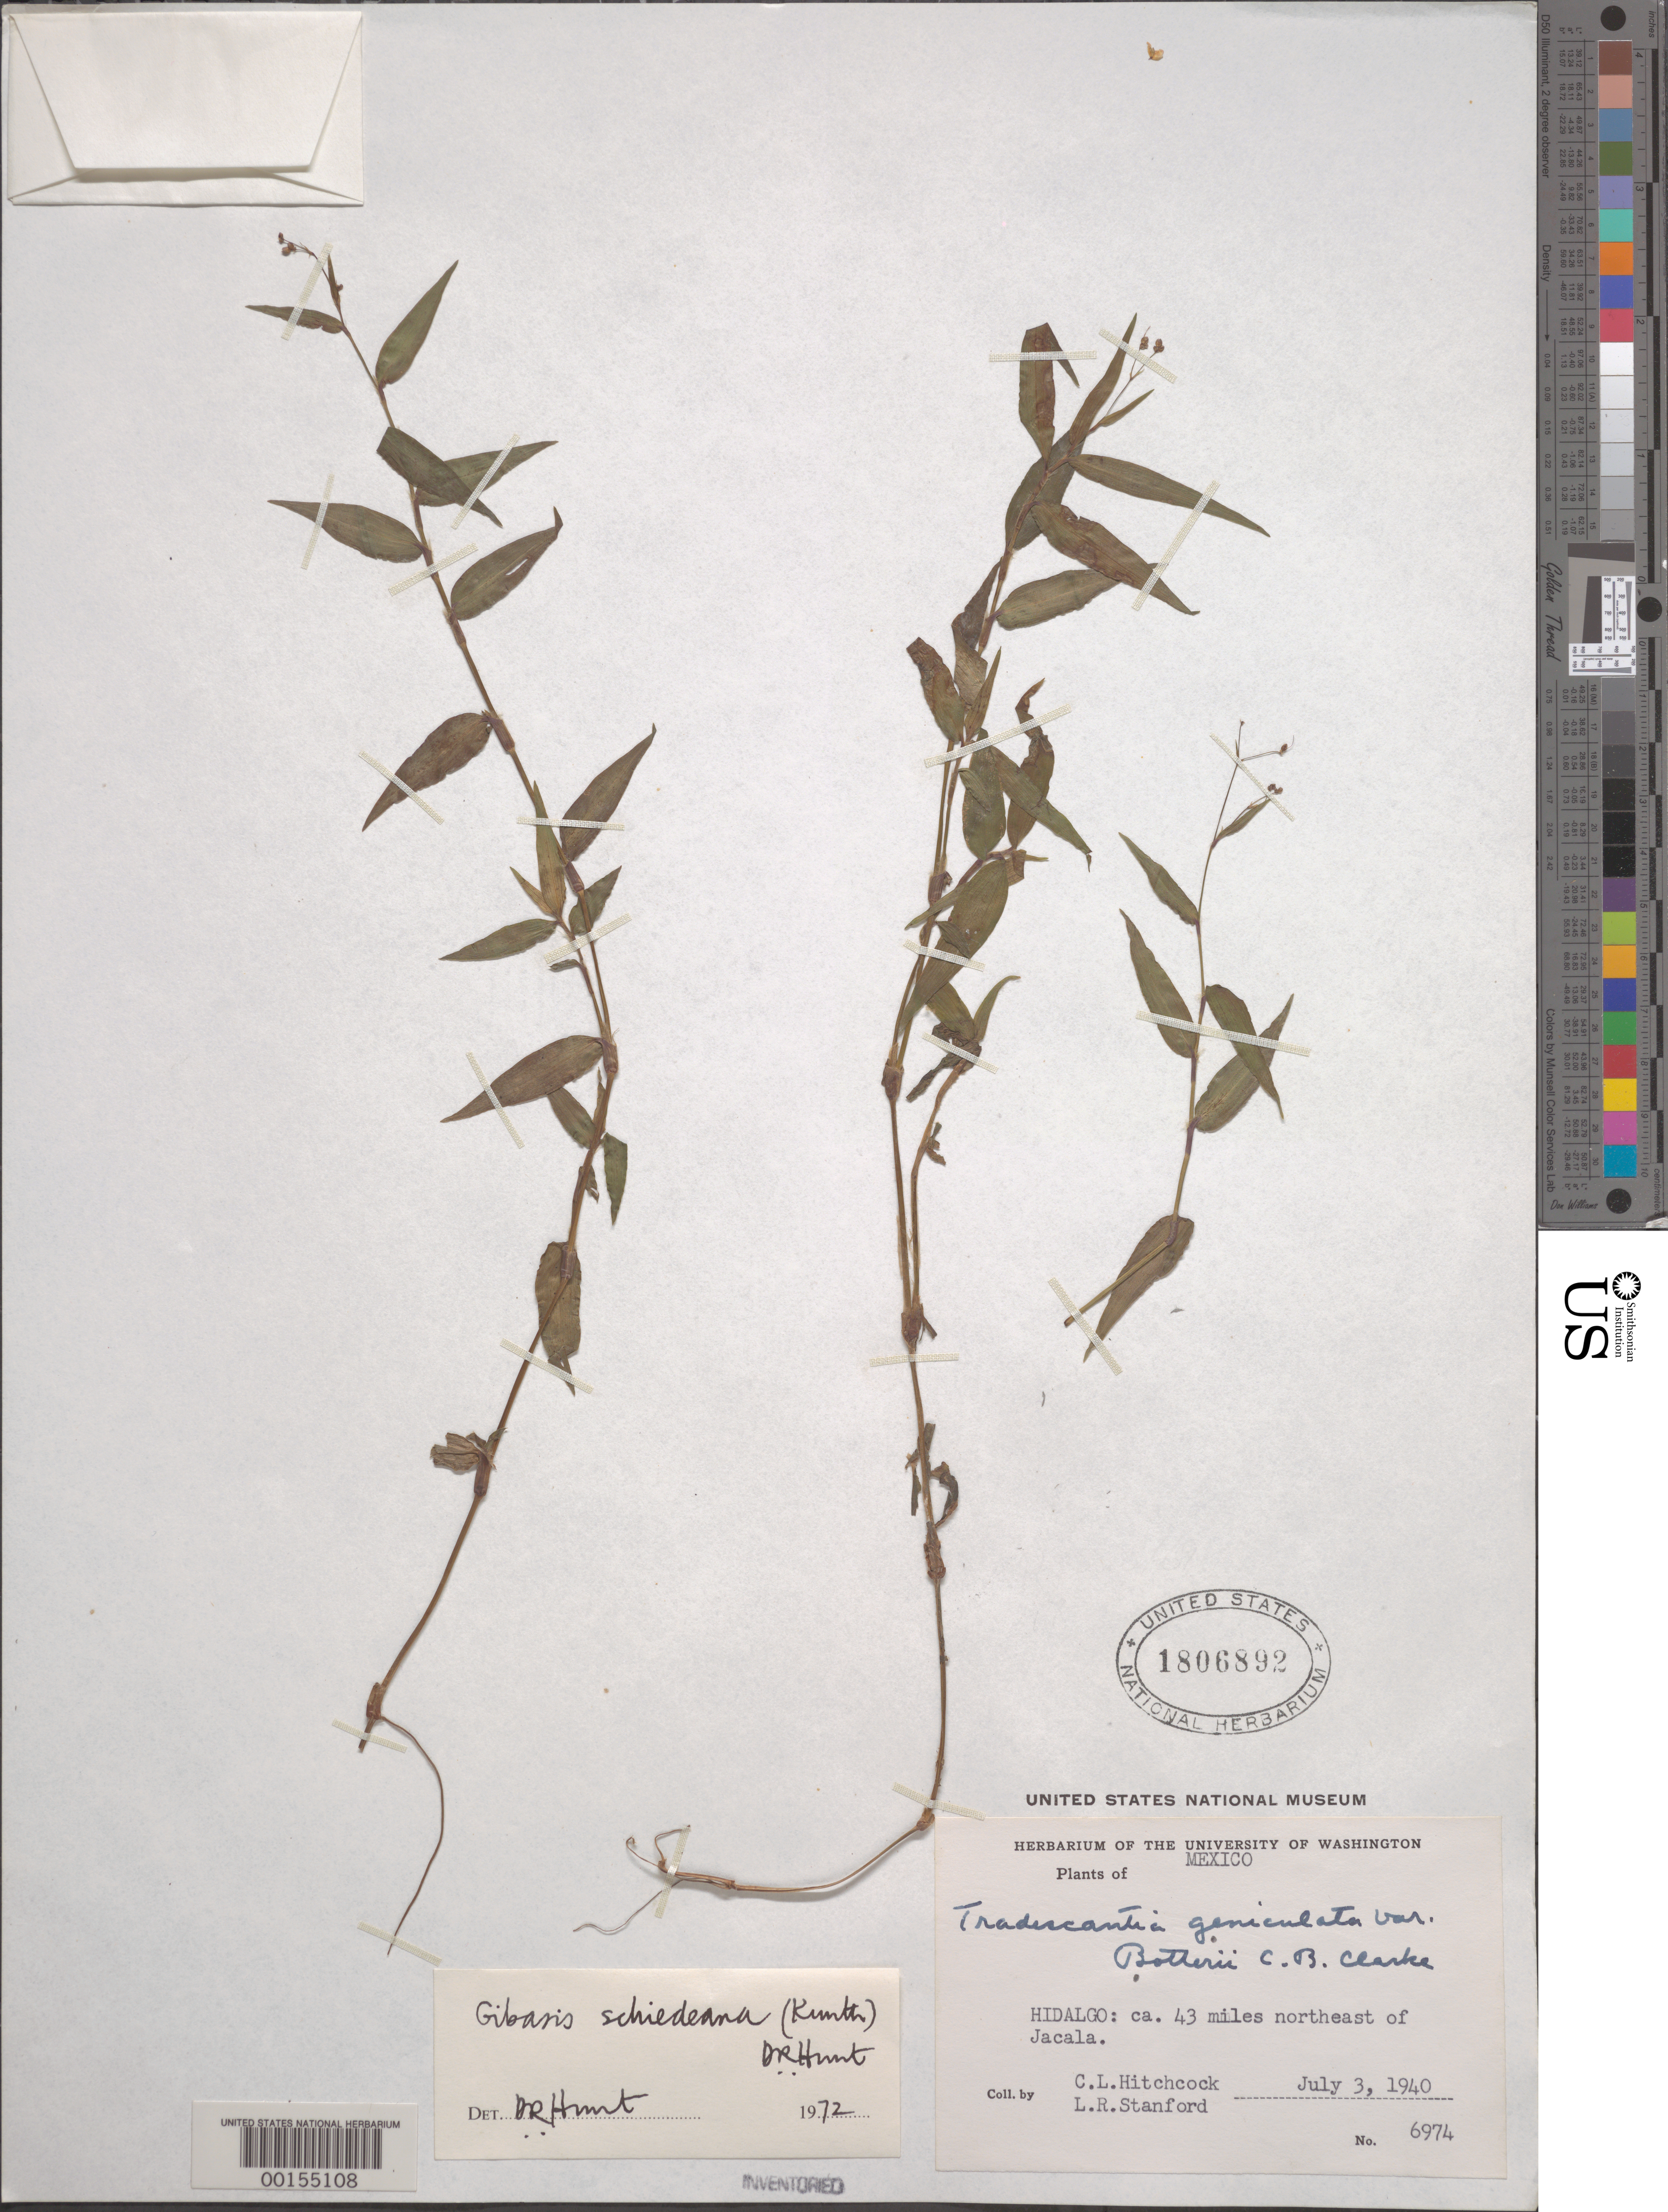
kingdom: Plantae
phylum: Tracheophyta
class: Liliopsida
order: Commelinales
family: Commelinaceae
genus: Gibasis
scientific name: Gibasis pellucida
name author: (M. Martens & Galeotti) D.R. Hunt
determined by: Hunt, D. R.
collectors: A. S. Hitchcock & L. R. Stanford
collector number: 6974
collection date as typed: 03 Jul 1940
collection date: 1940-07-03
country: Mexico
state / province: Hidalgo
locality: NE of Jacala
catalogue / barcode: US 1806892